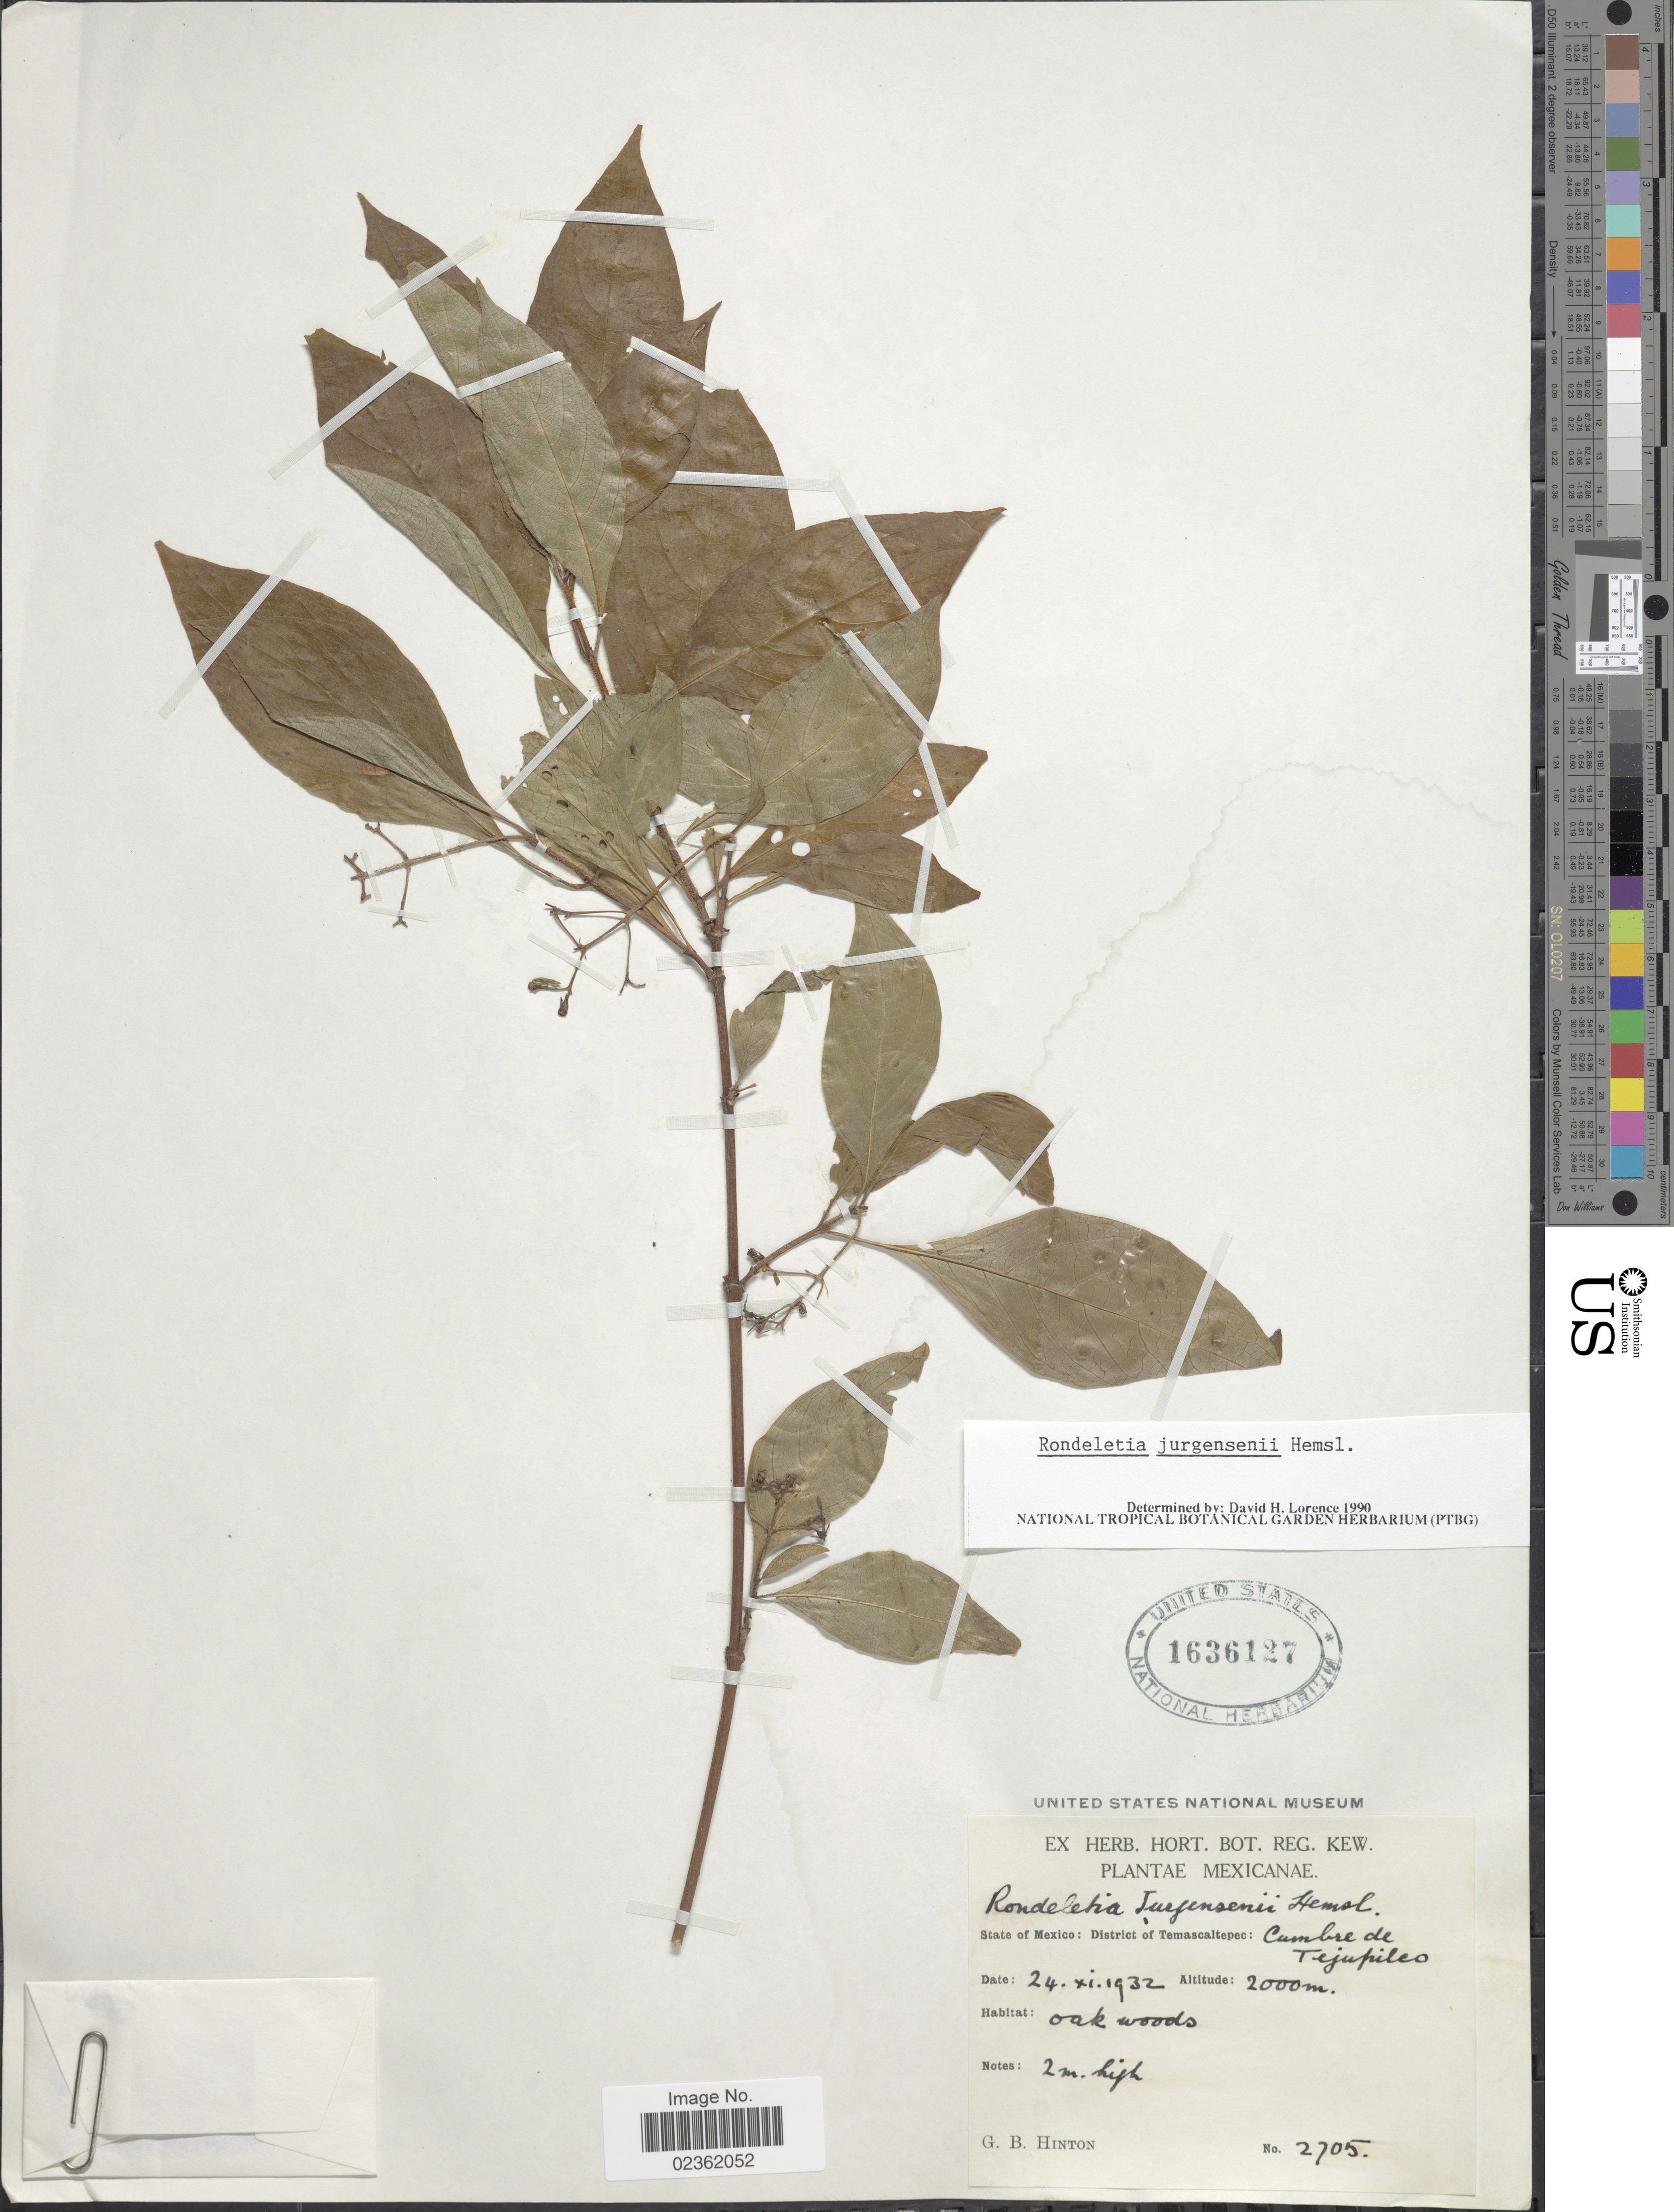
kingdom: Plantae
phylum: Tracheophyta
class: Magnoliopsida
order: Gentianales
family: Rubiaceae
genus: Rondeletia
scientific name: Rondeletia jurgensenii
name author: Hemsl.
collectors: G. B. Hinton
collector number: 2705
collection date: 1932-11-24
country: Mexico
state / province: México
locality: District of Temascaltepec: Cumbre de Tejupilco.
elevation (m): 2000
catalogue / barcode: US 1636127